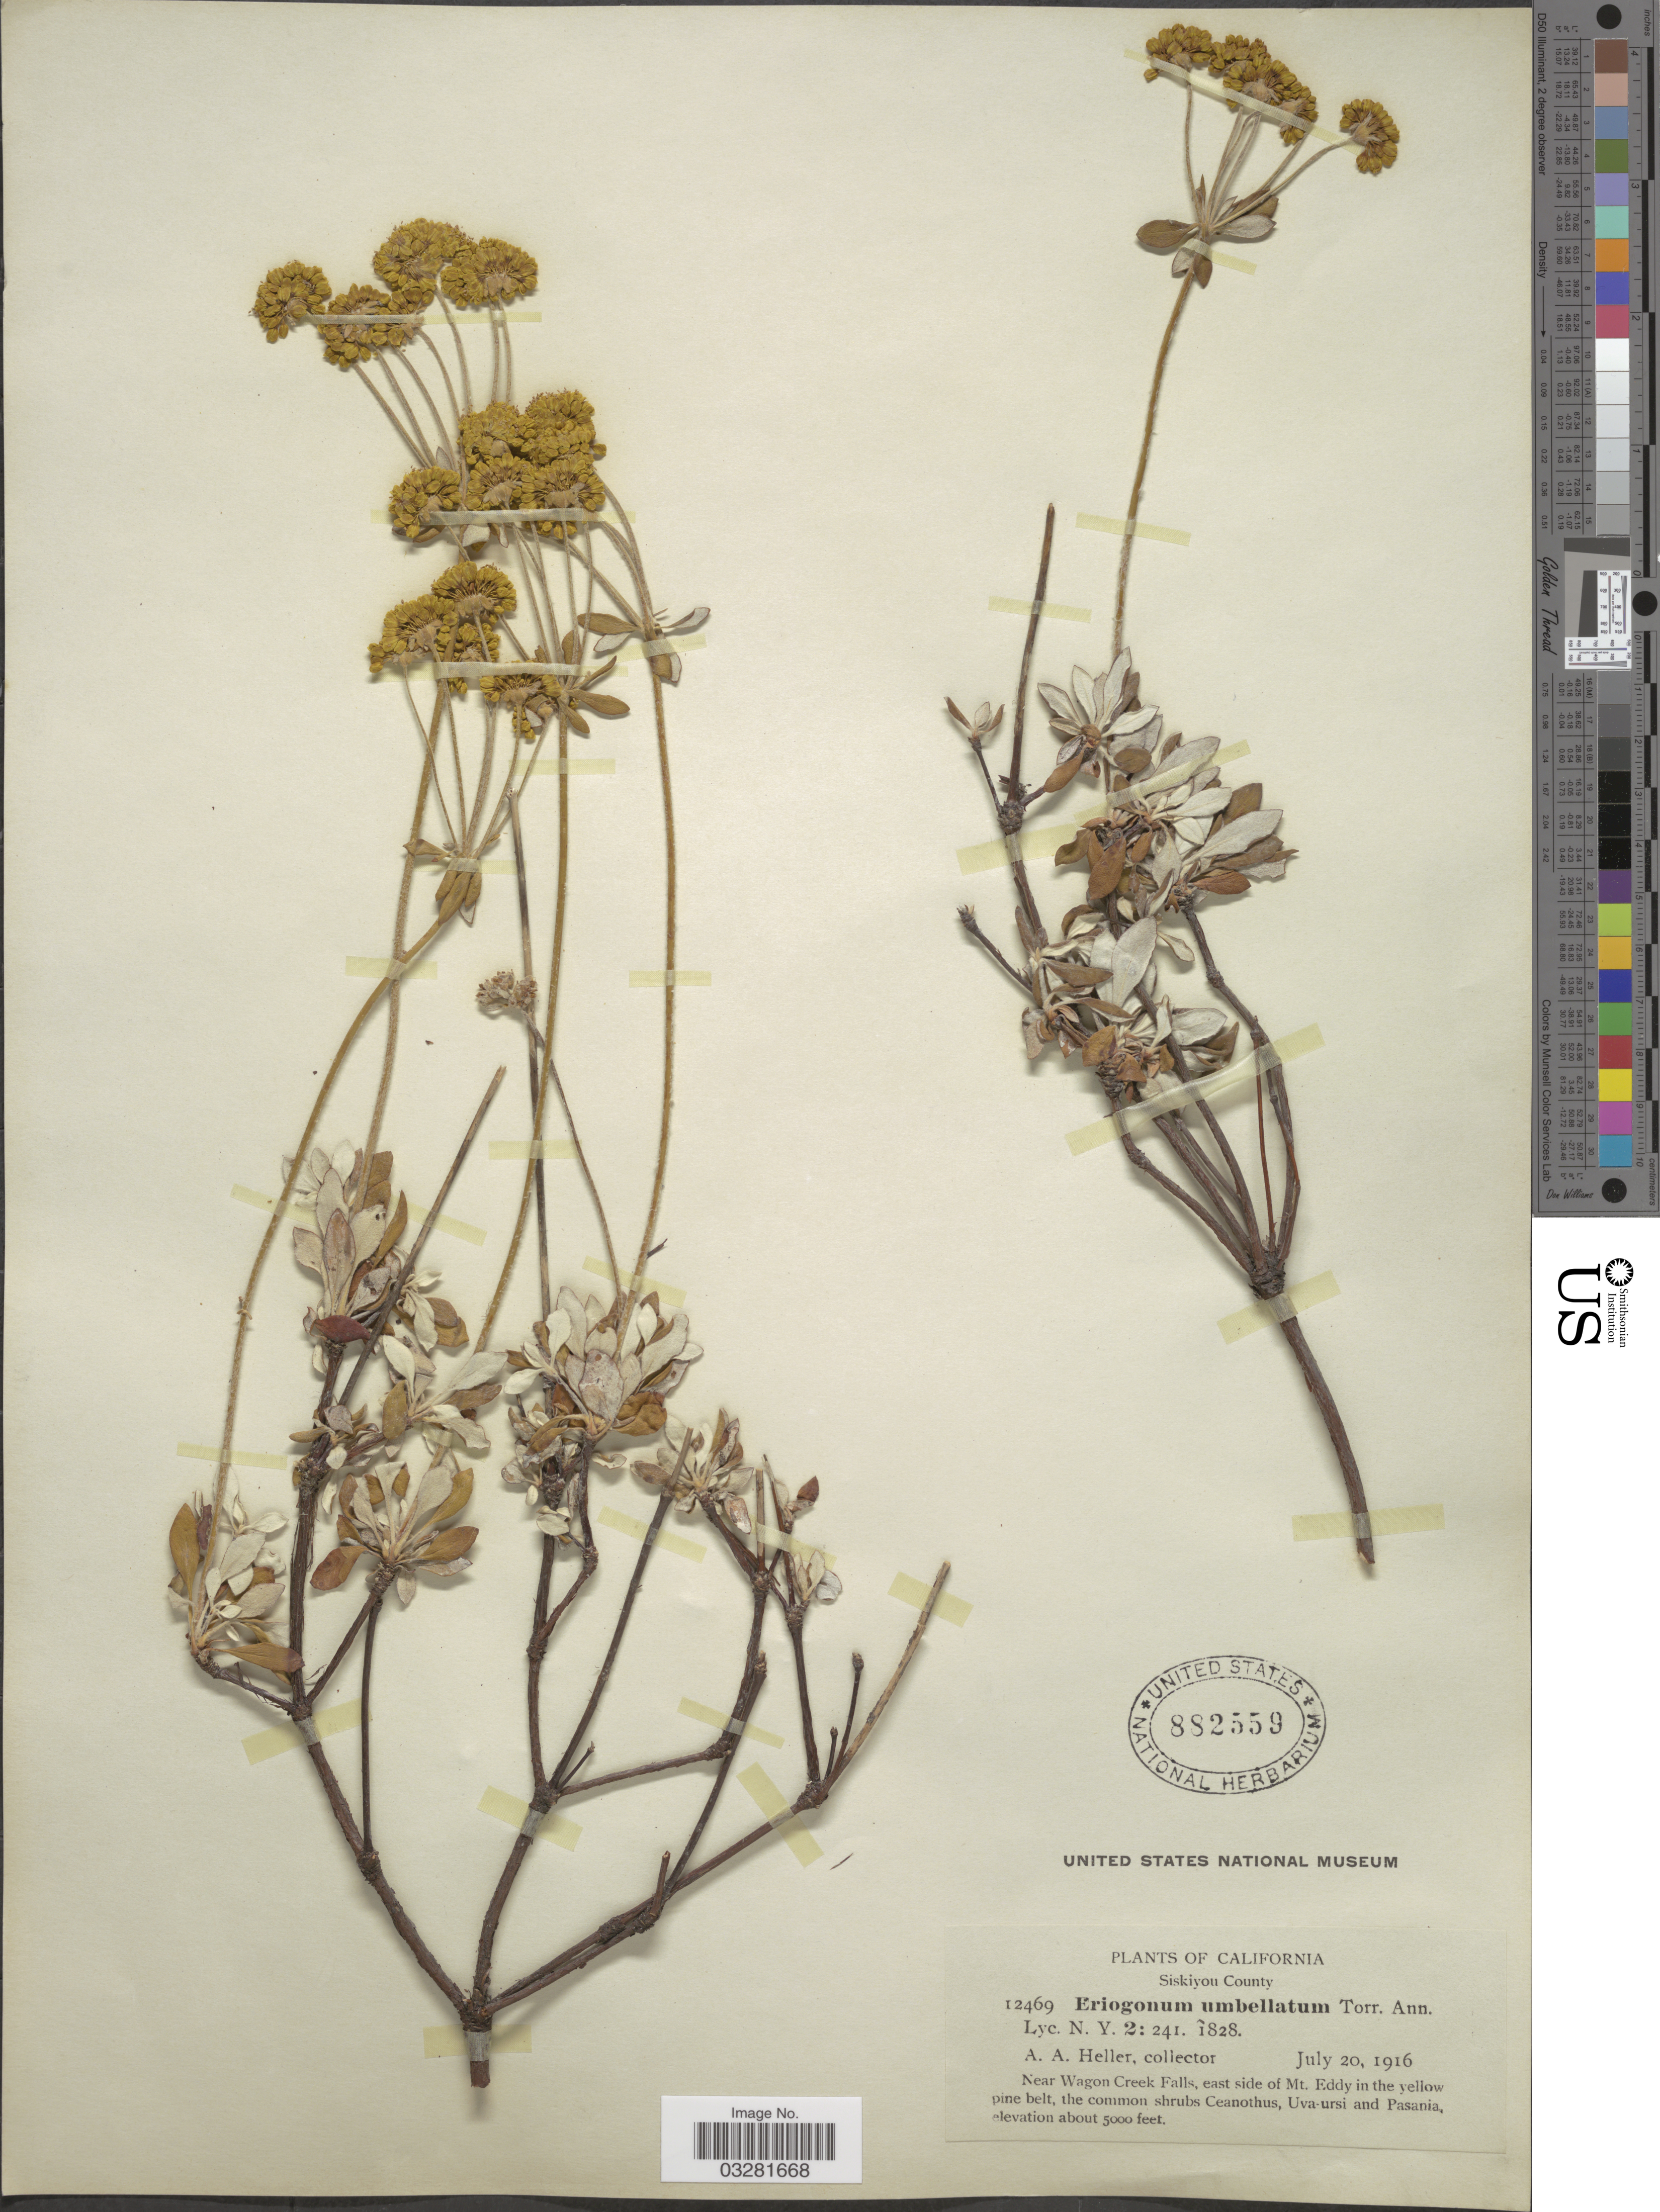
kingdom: Plantae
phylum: Tracheophyta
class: Magnoliopsida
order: Caryophyllales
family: Polygonaceae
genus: Eriogonum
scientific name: Eriogonum umbellatum var. polyanthum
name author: Torr.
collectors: A. A. Heller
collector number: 12469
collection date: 1916-07-20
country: United States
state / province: California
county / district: Siskiyou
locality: Siskiyou County. Near Wagon Creek Falls, east side of Mt. Eddy.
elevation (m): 1524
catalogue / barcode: US 882559